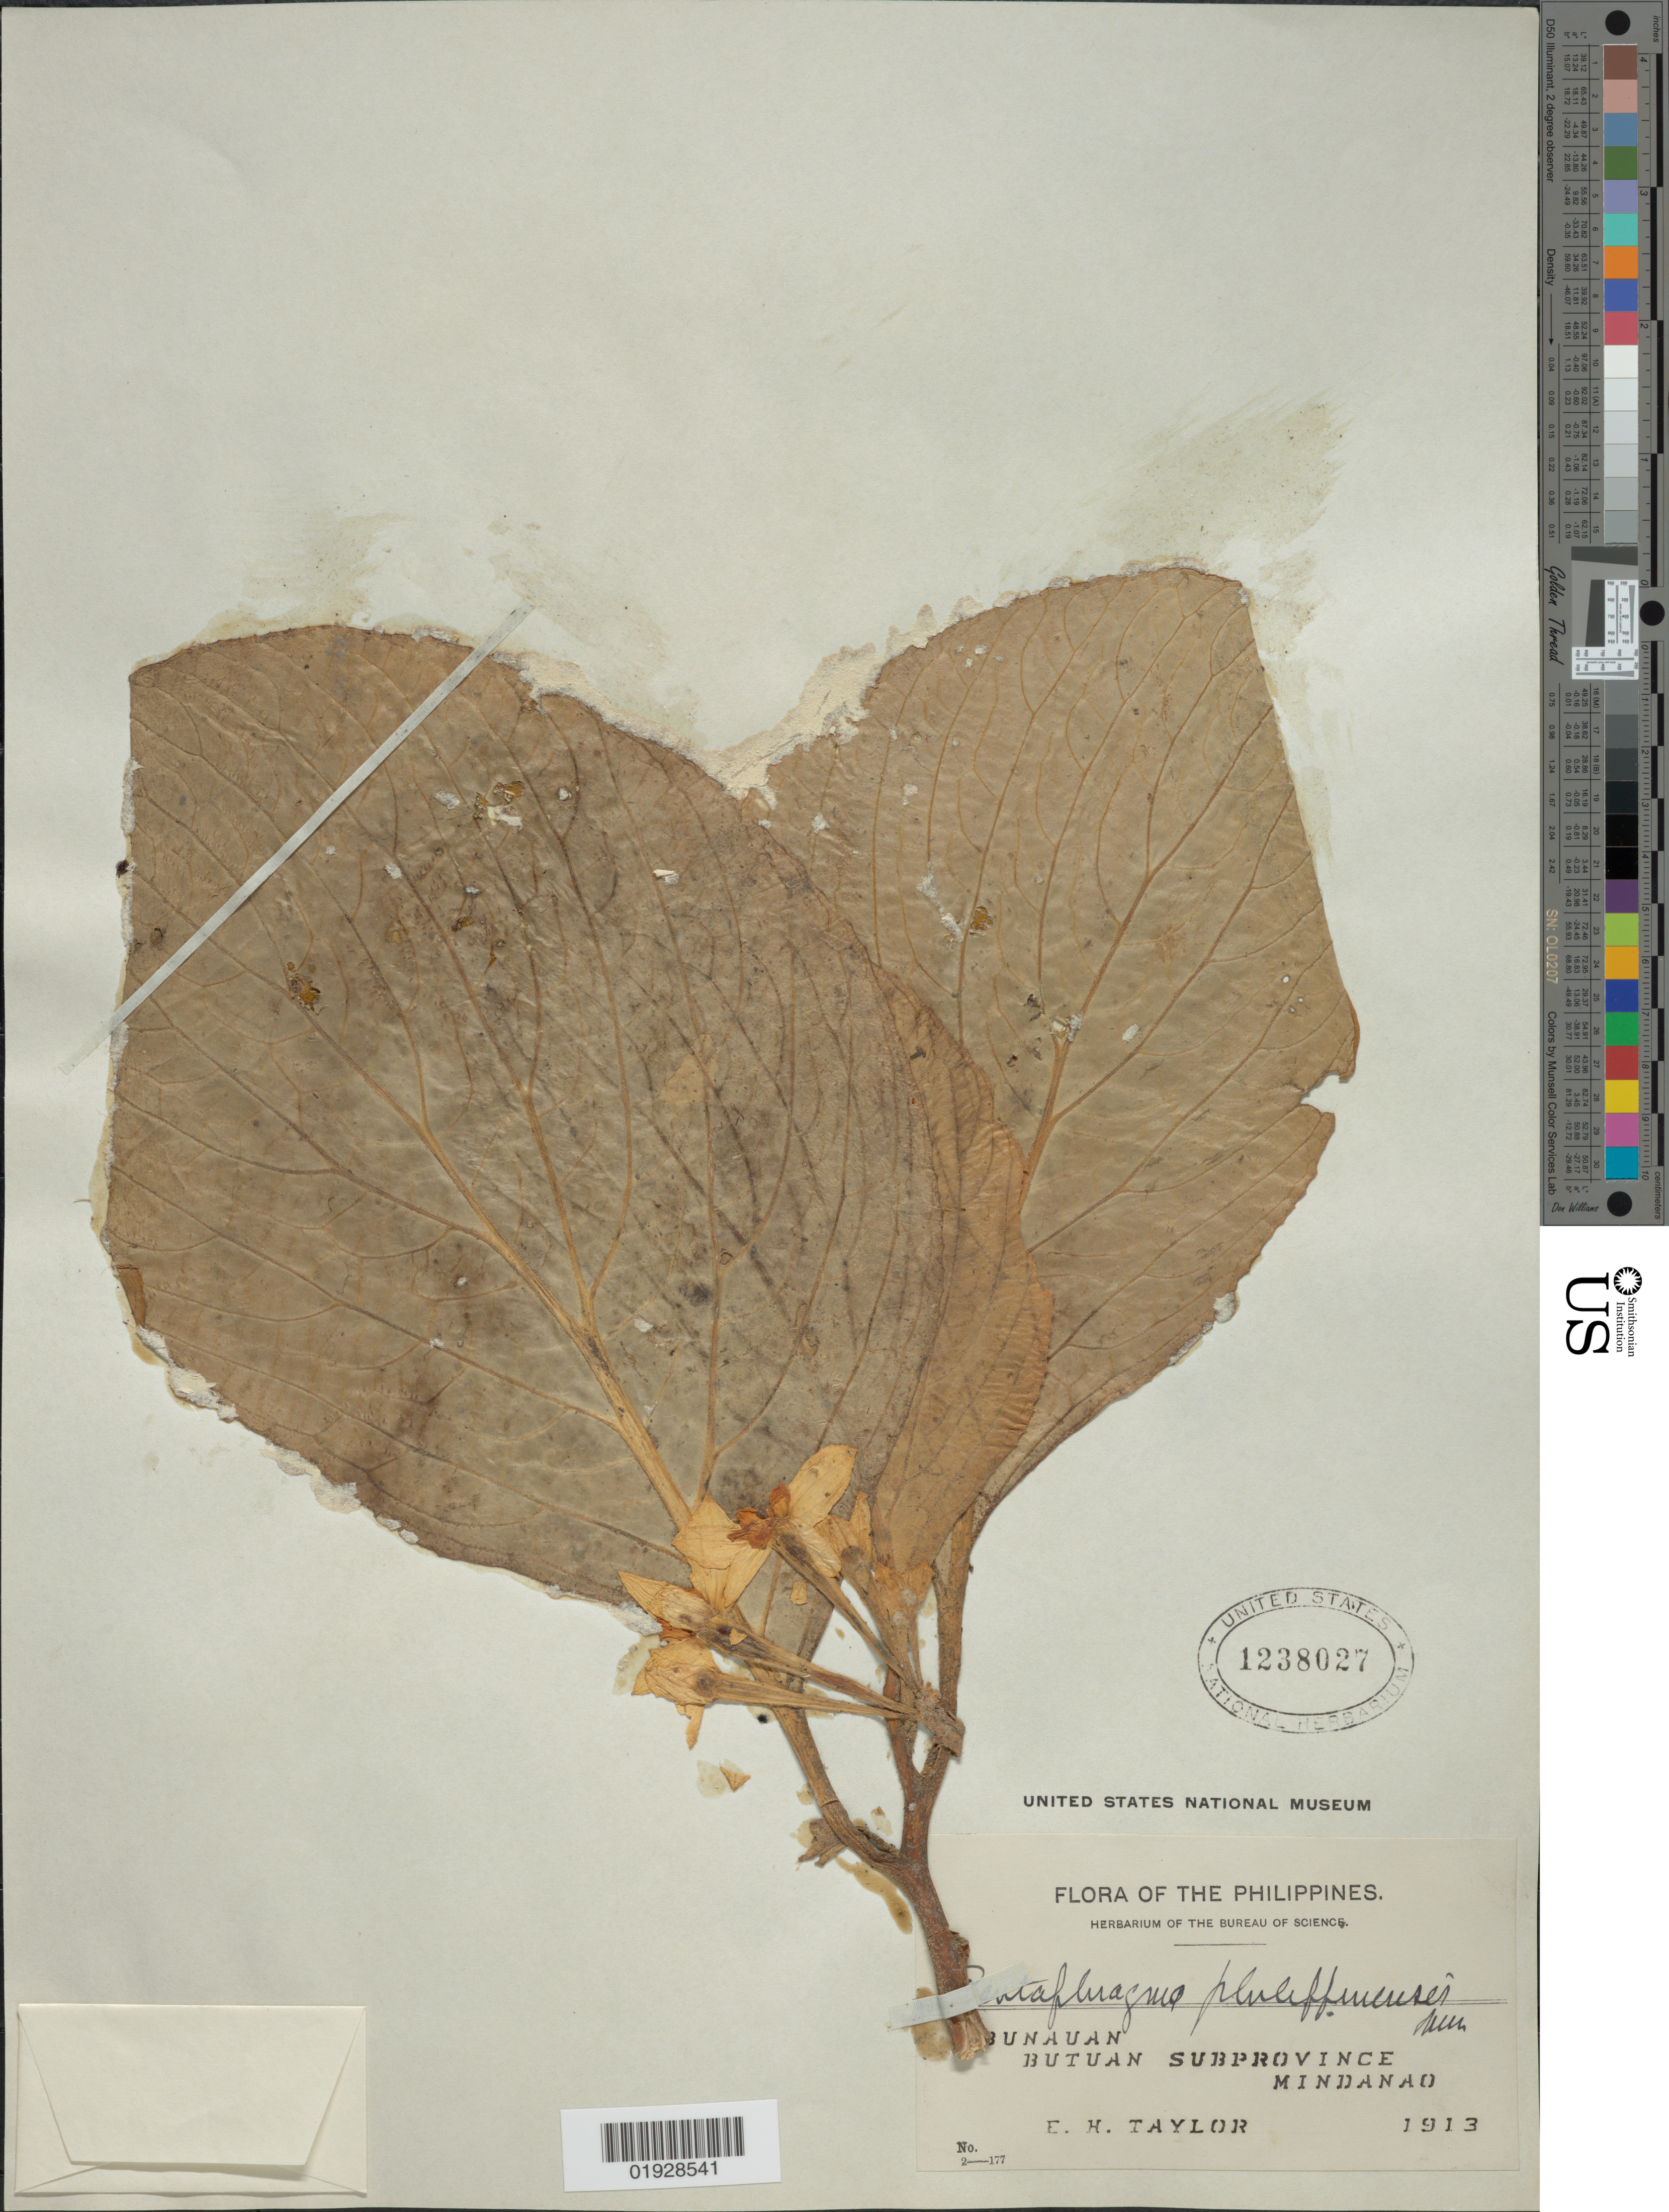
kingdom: Plantae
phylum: Tracheophyta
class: Magnoliopsida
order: Asterales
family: Pentaphragmataceae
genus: Pentaphragma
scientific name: Pentaphragma philippinensis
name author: Merr.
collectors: E. H. Taylor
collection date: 1913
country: Philippines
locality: [illegible text]bunauan. Butuan Subprovince. Mindanao.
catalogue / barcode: US 1238027